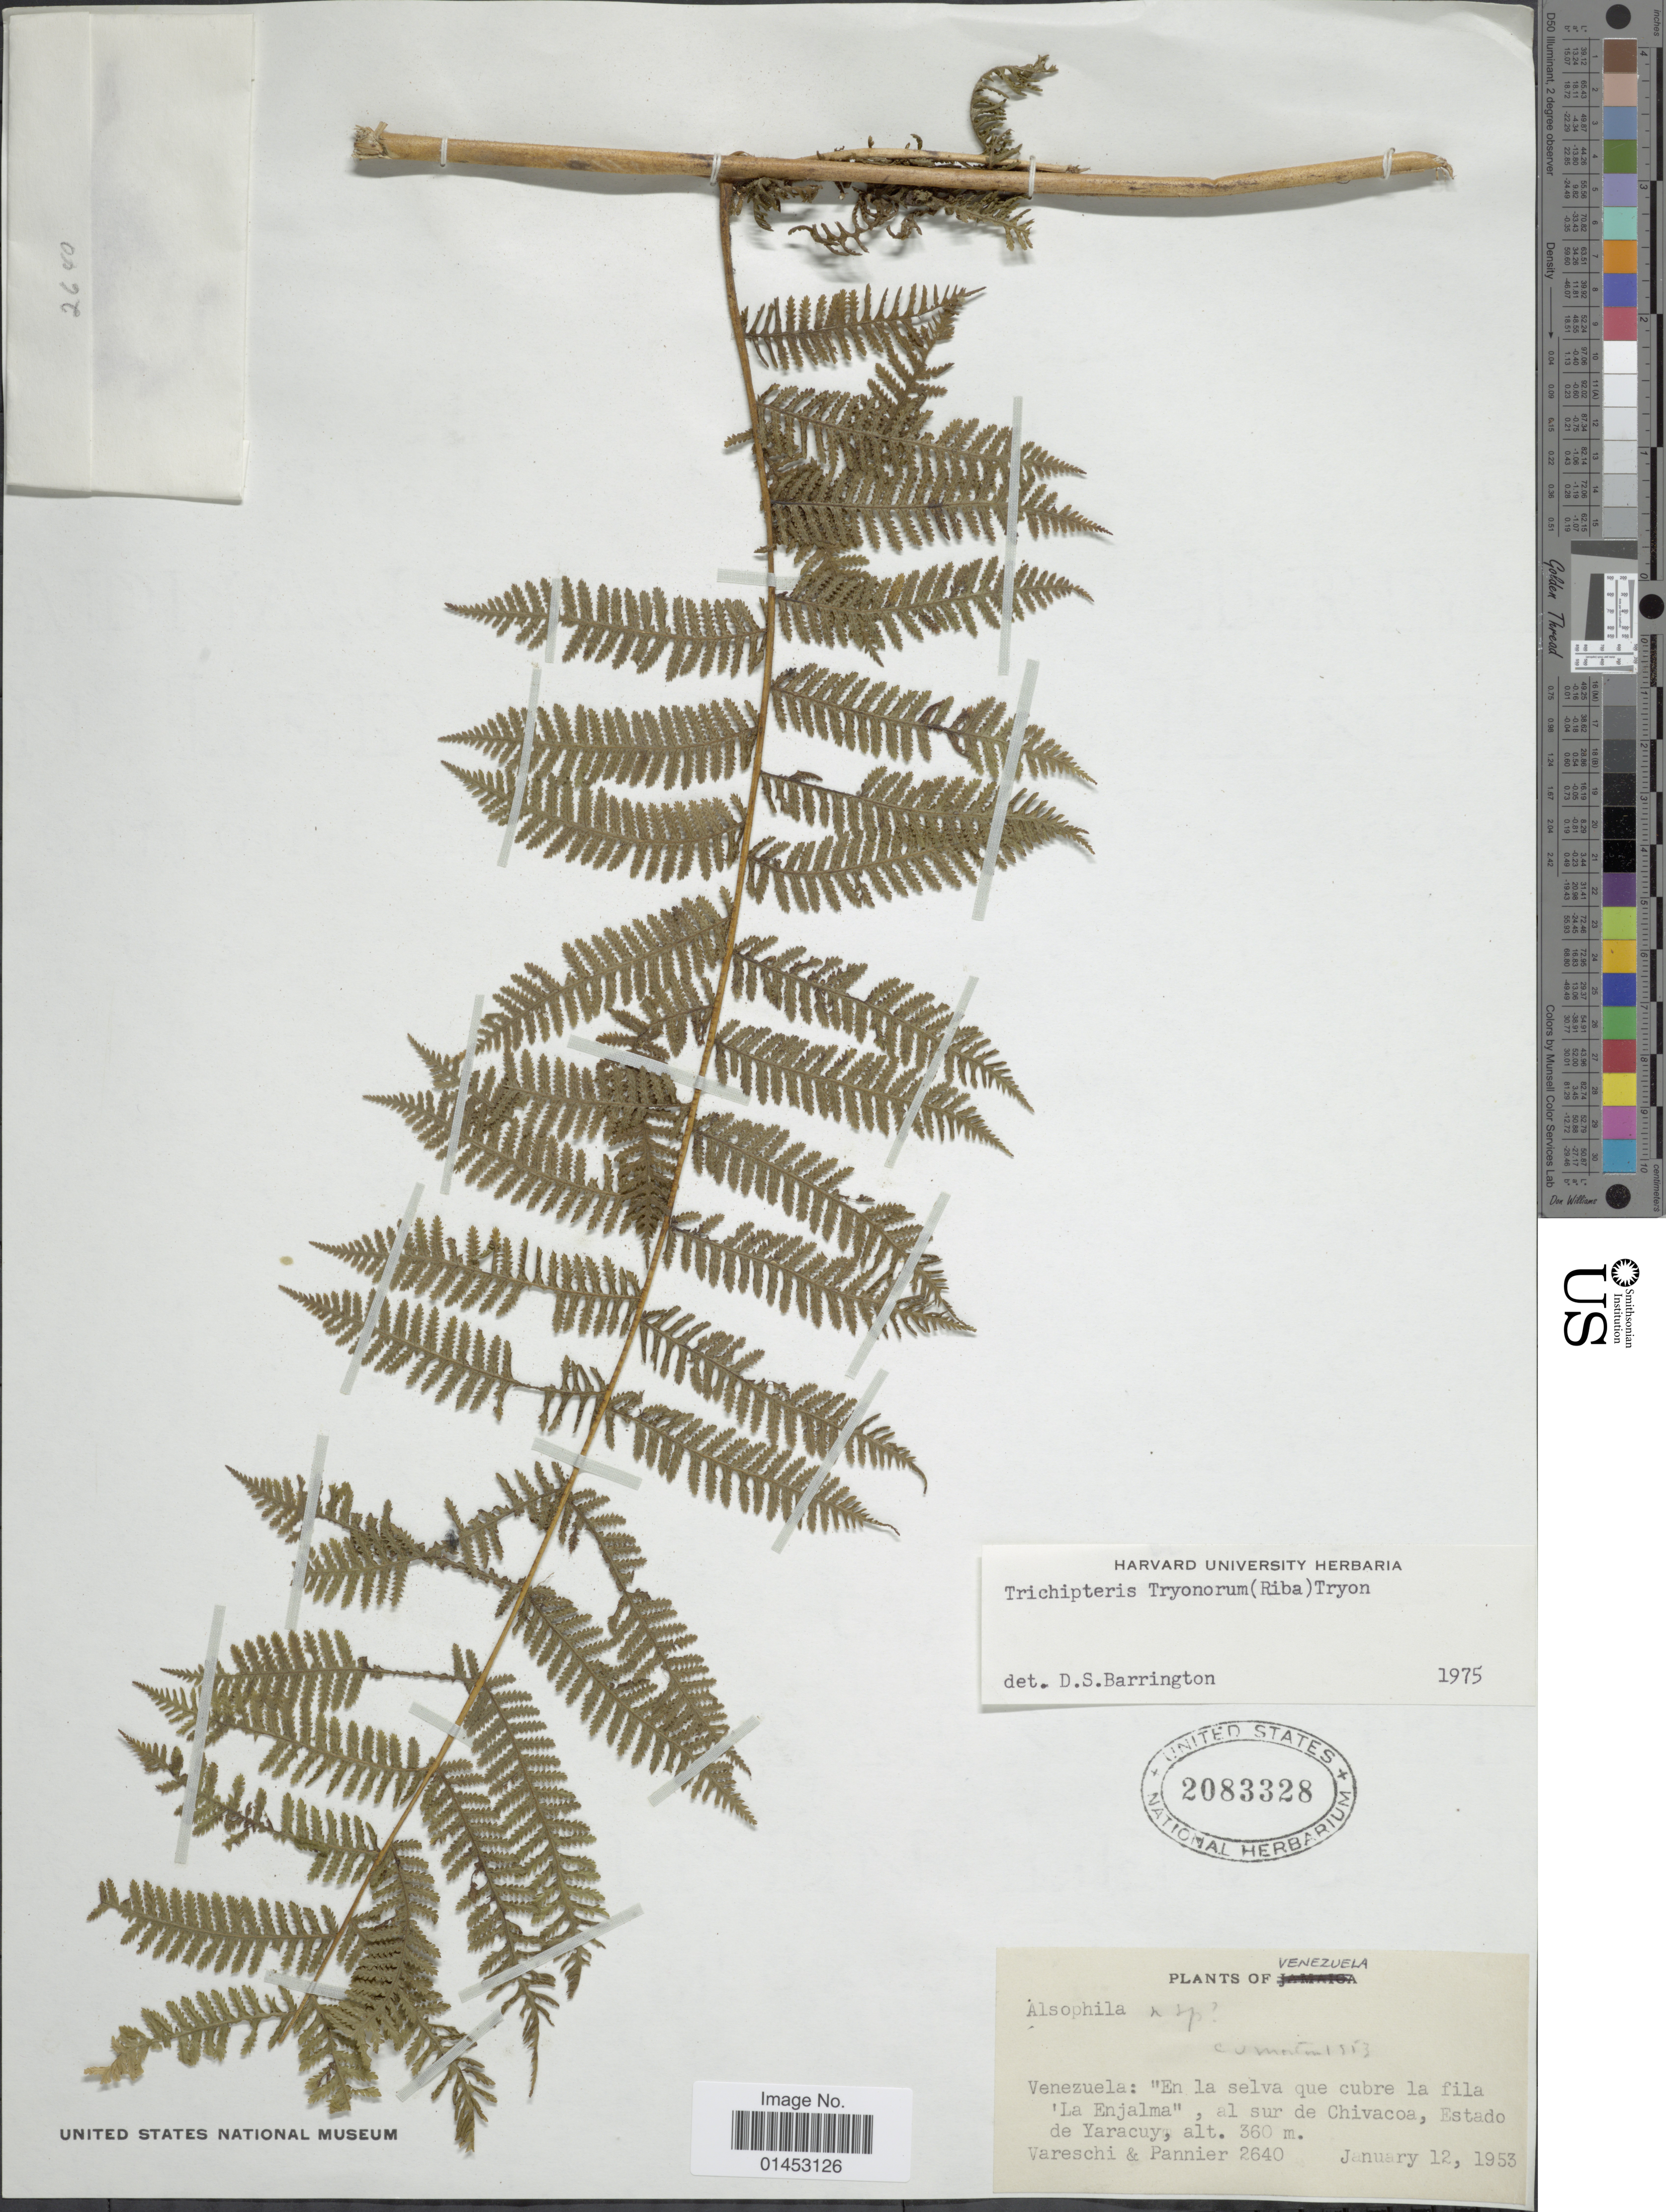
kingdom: Plantae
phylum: Tracheophyta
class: Polypodiopsida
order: Cyatheales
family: Cyatheaceae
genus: Cyathea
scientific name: Cyathea tryonorum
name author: (Riba) Lellinger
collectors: -. Vareschi & F. Pannier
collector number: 2640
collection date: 1953-01-12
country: Venezuela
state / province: Yaracuy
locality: Venezuela: en la selva que cubre la fila "La Enjalma", al sur de Chivacoa, estade de Yaracuy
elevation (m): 360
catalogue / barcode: US 2083328